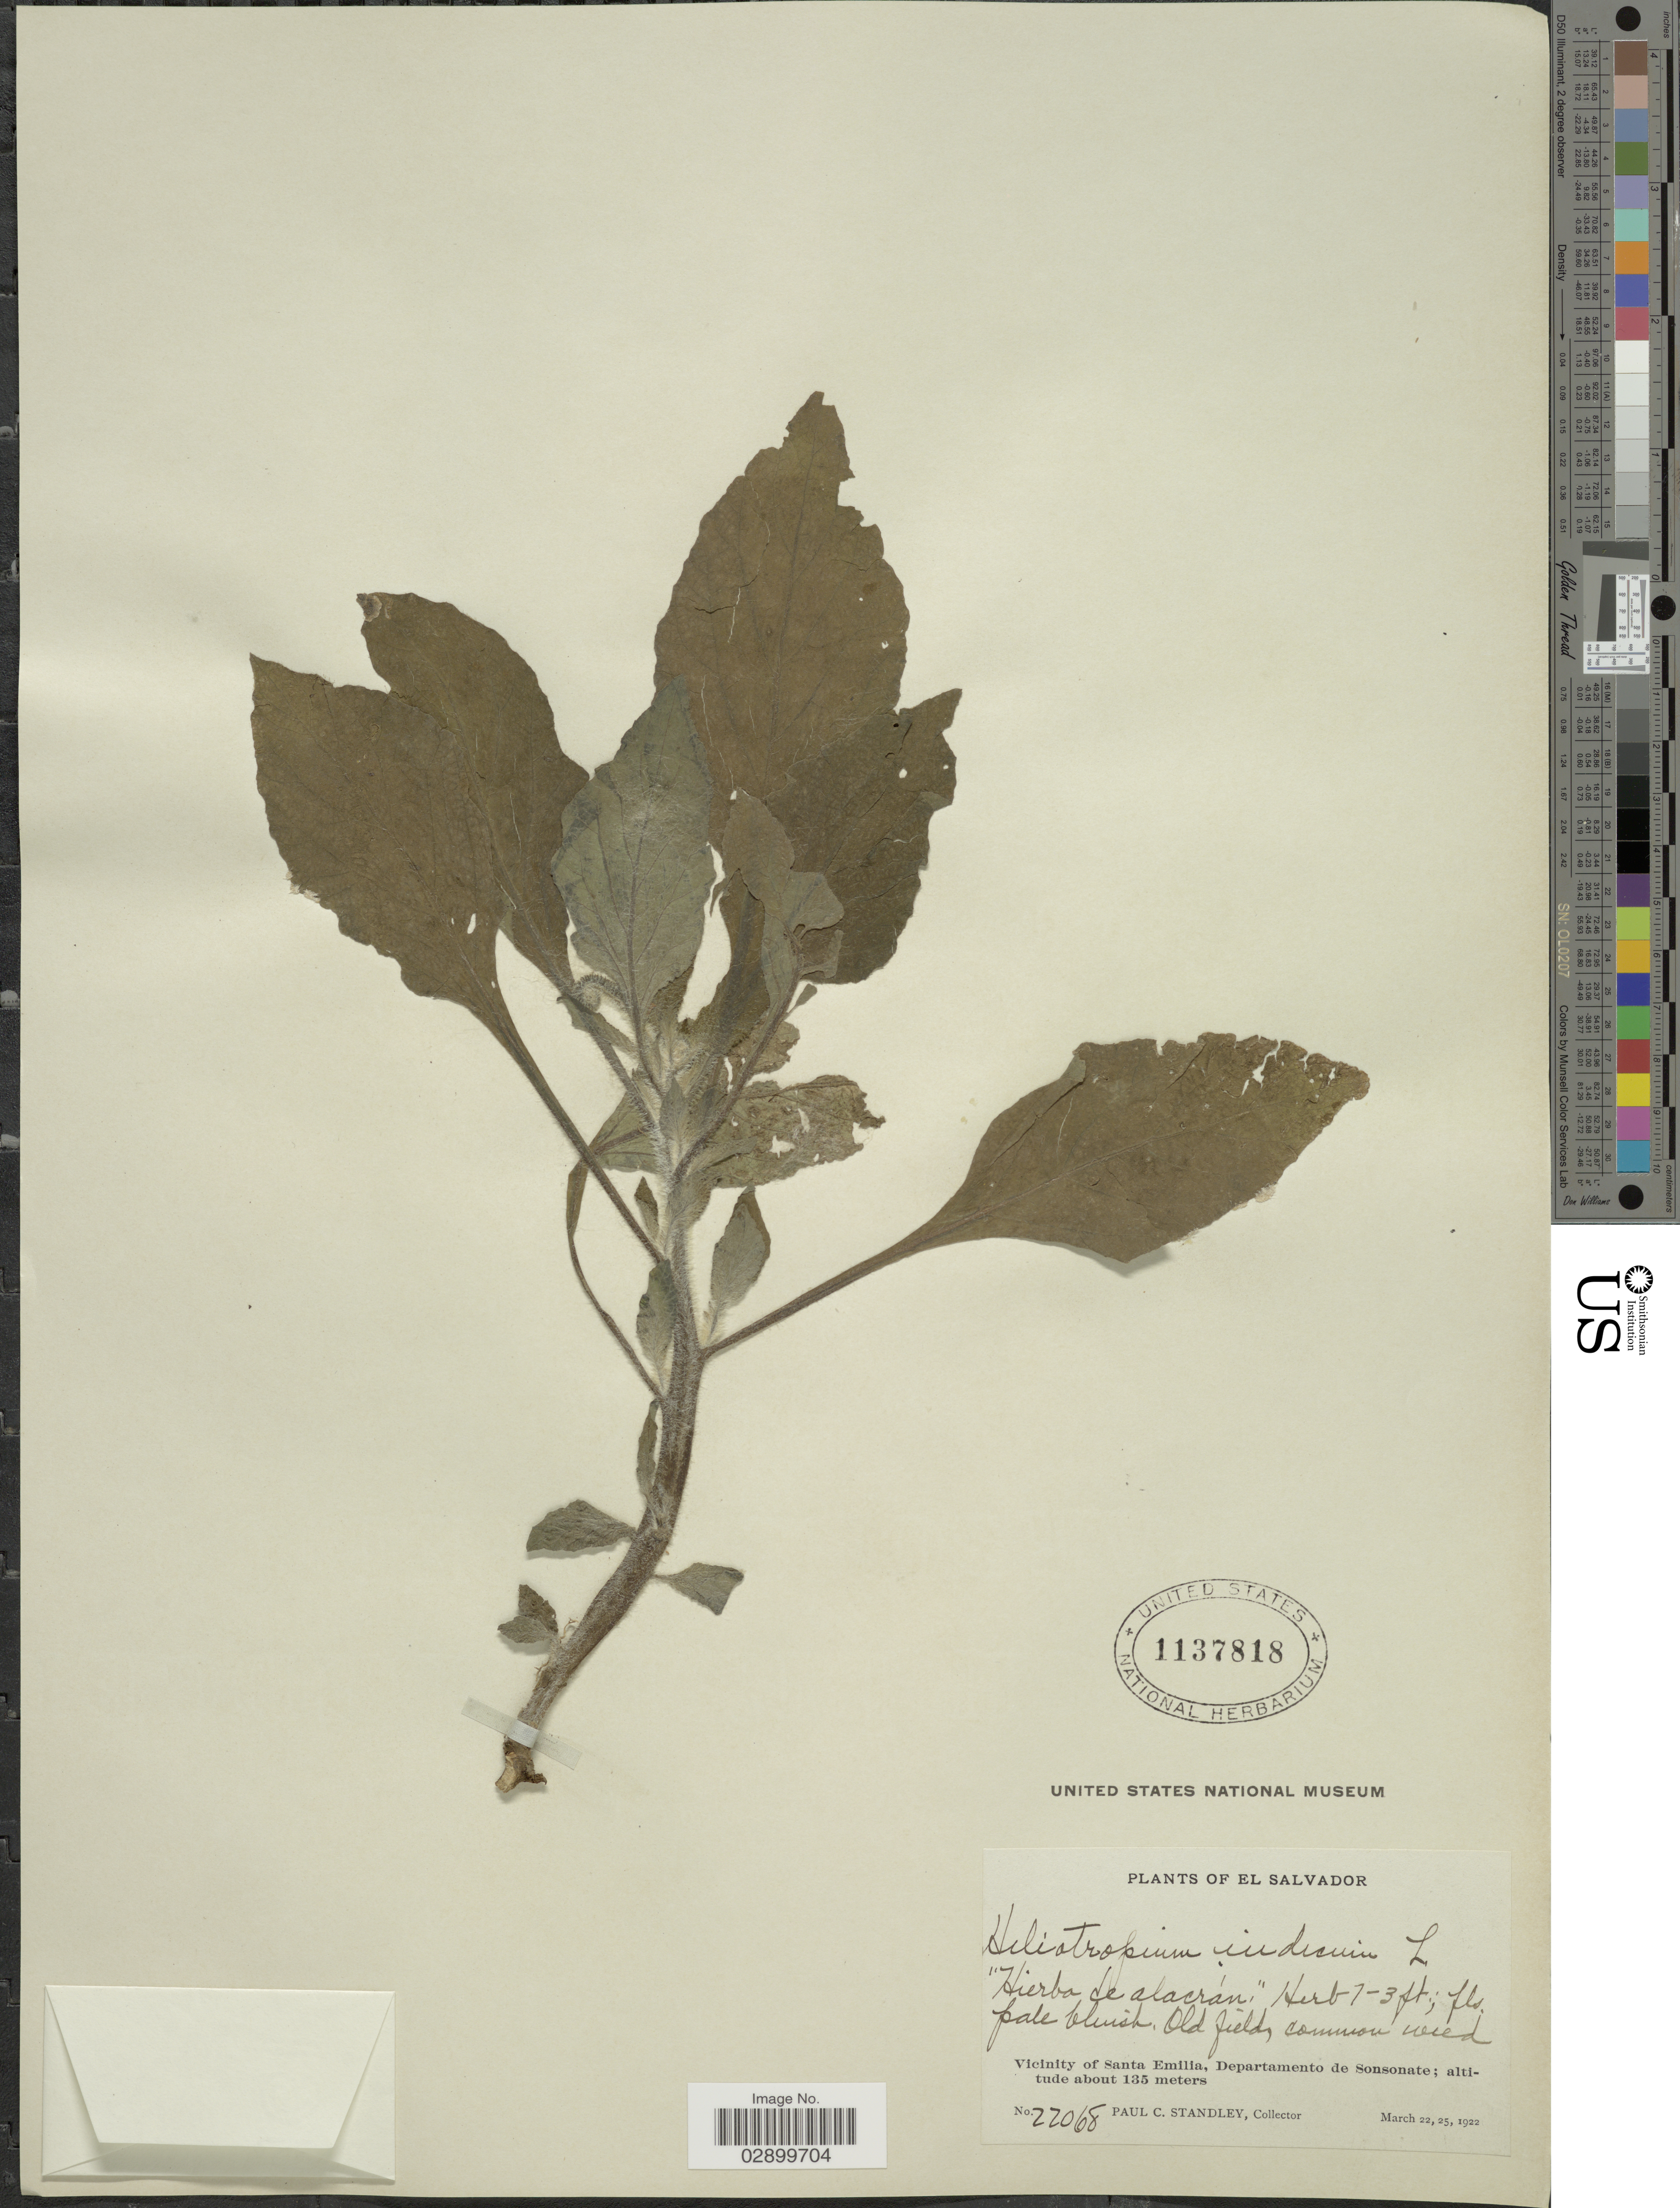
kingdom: Plantae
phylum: Tracheophyta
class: Magnoliopsida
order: Boraginales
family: Heliotropiaceae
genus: Heliotropium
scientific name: Heliotropium indicum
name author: L.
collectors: P. C. Standley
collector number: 22068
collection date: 1922-03-22/1922-03-25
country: El Salvador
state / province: Sonsonate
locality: Vicinity of Santa Emilia, Departamento de Sonsonate.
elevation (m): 135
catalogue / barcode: US 1137818